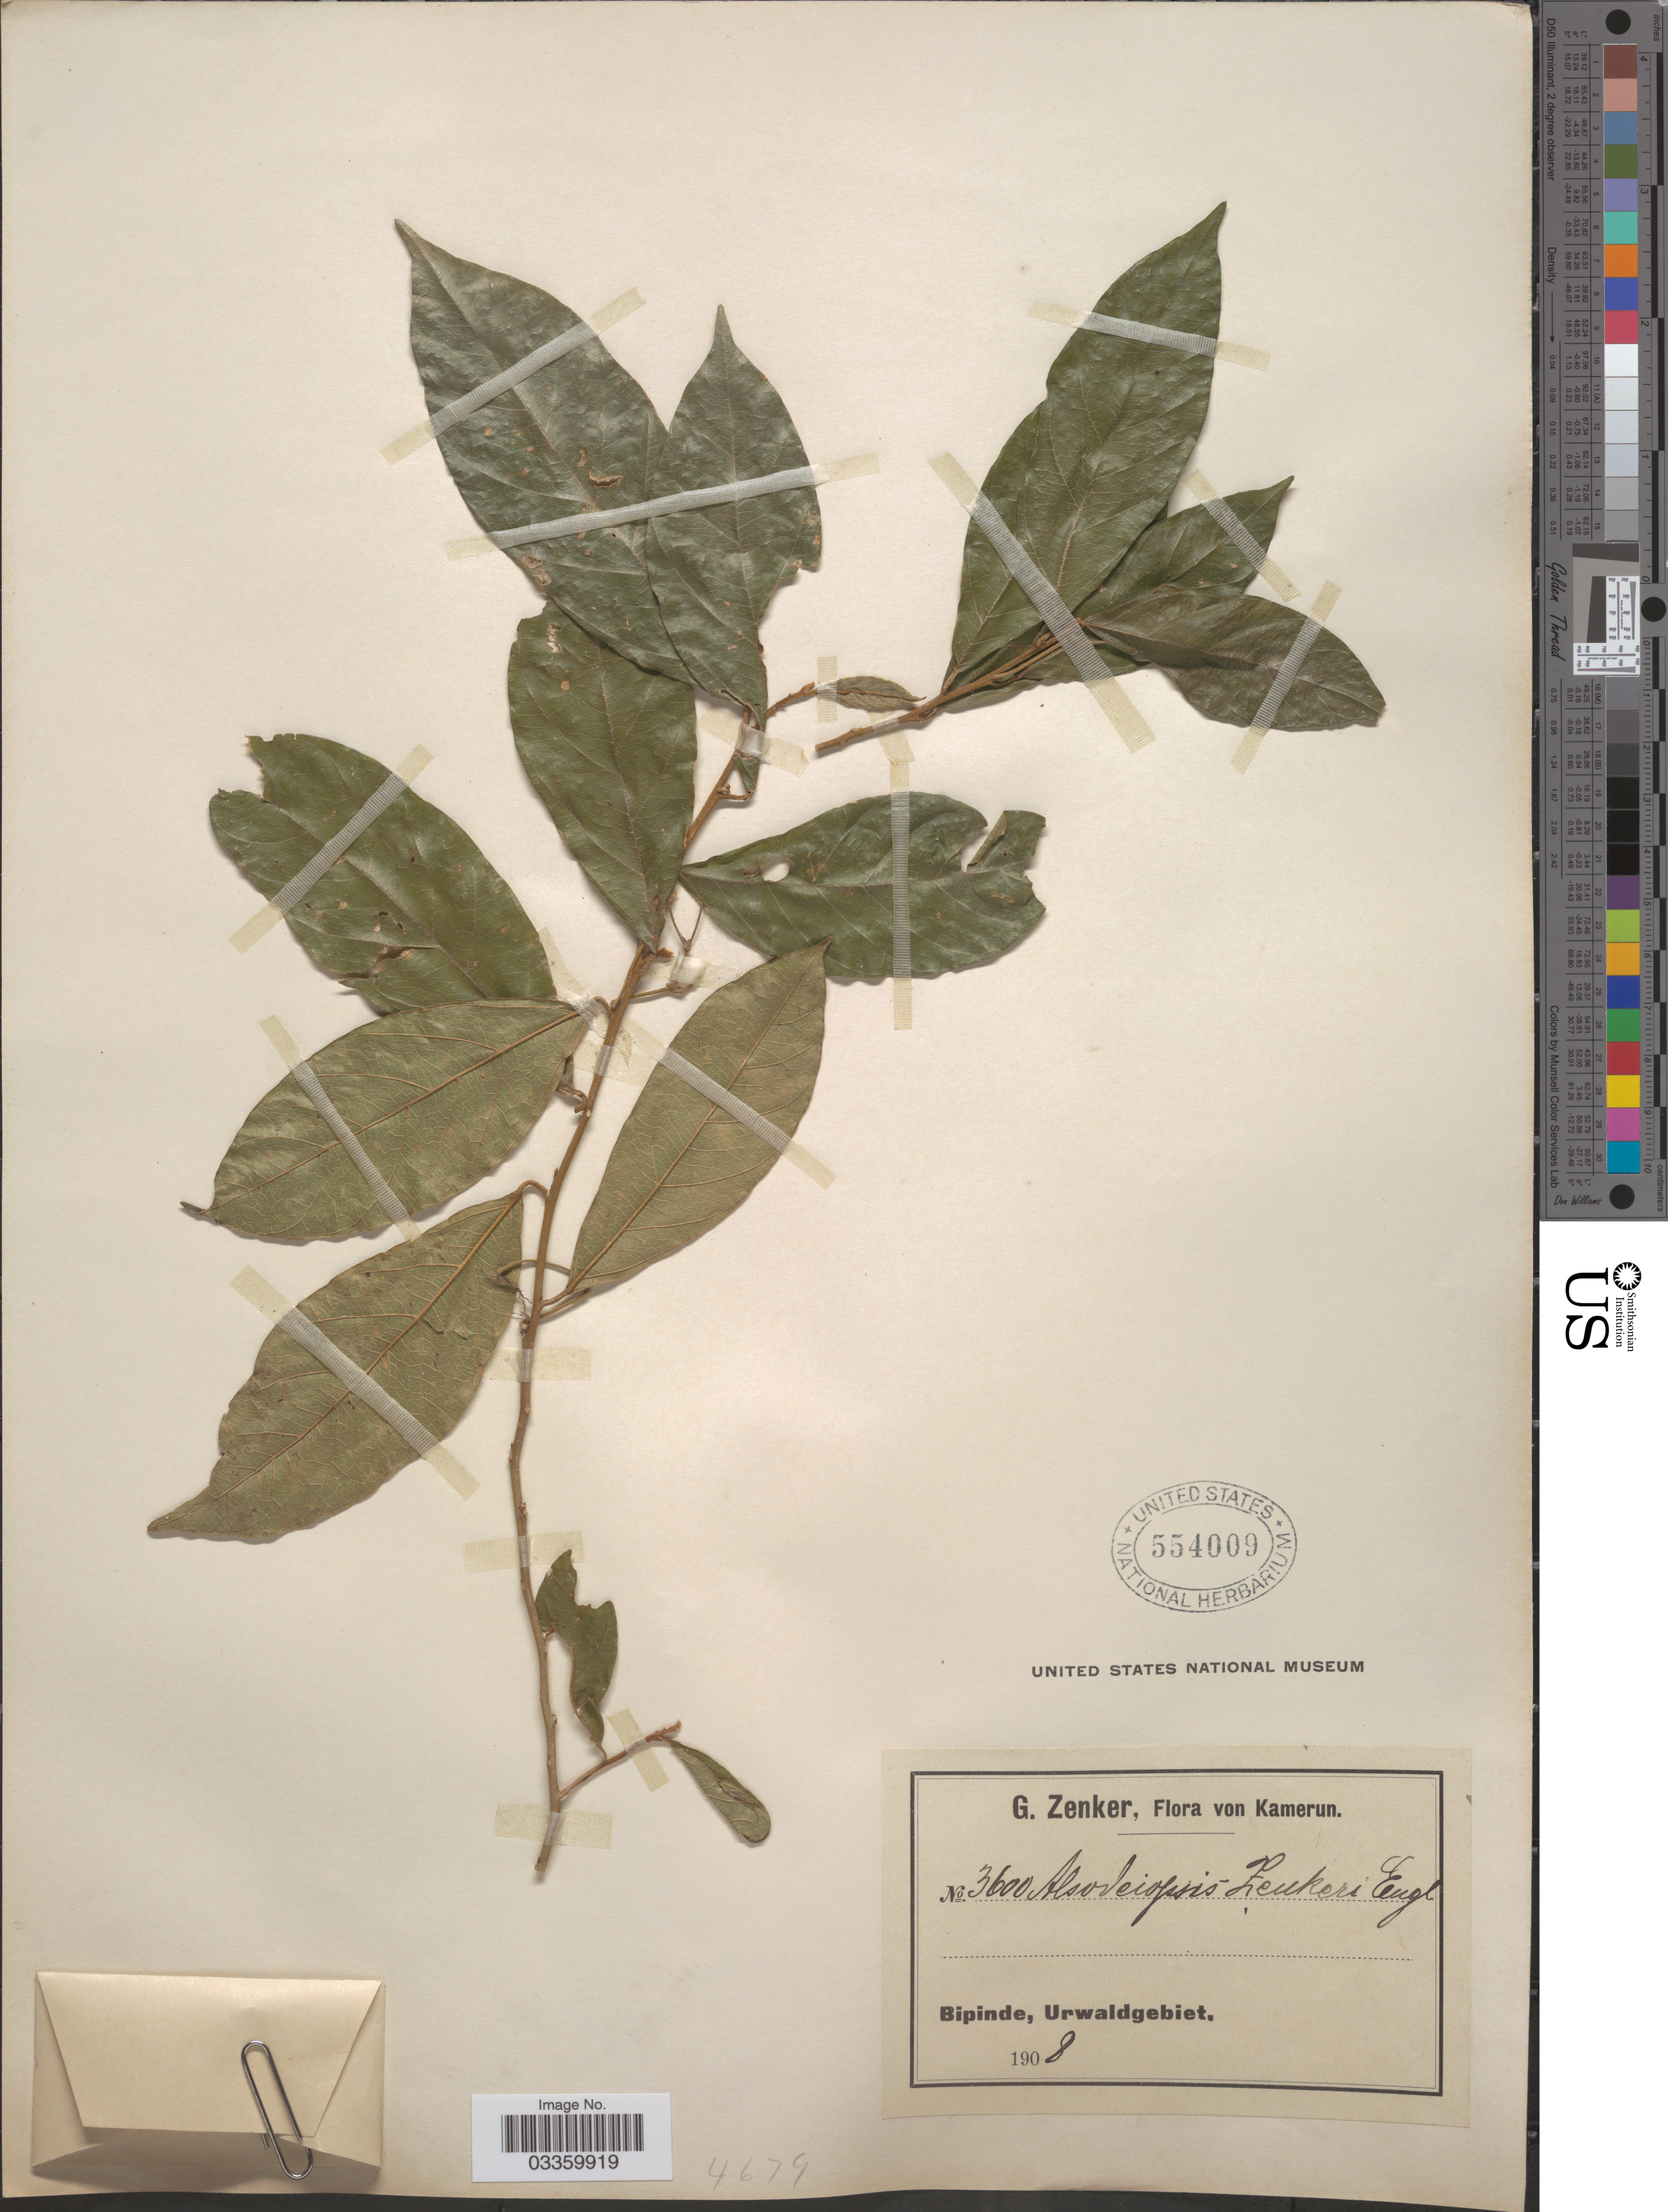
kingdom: Plantae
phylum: Tracheophyta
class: Magnoliopsida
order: Icacinales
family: Icacinaceae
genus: Alsodeiopsis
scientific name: Alsodeiopsis zenkeri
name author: Engl.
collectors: G. A. Zenker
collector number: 3600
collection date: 1908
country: Cameroon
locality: Bipinde, Urwaldgebiet.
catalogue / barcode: US 554009